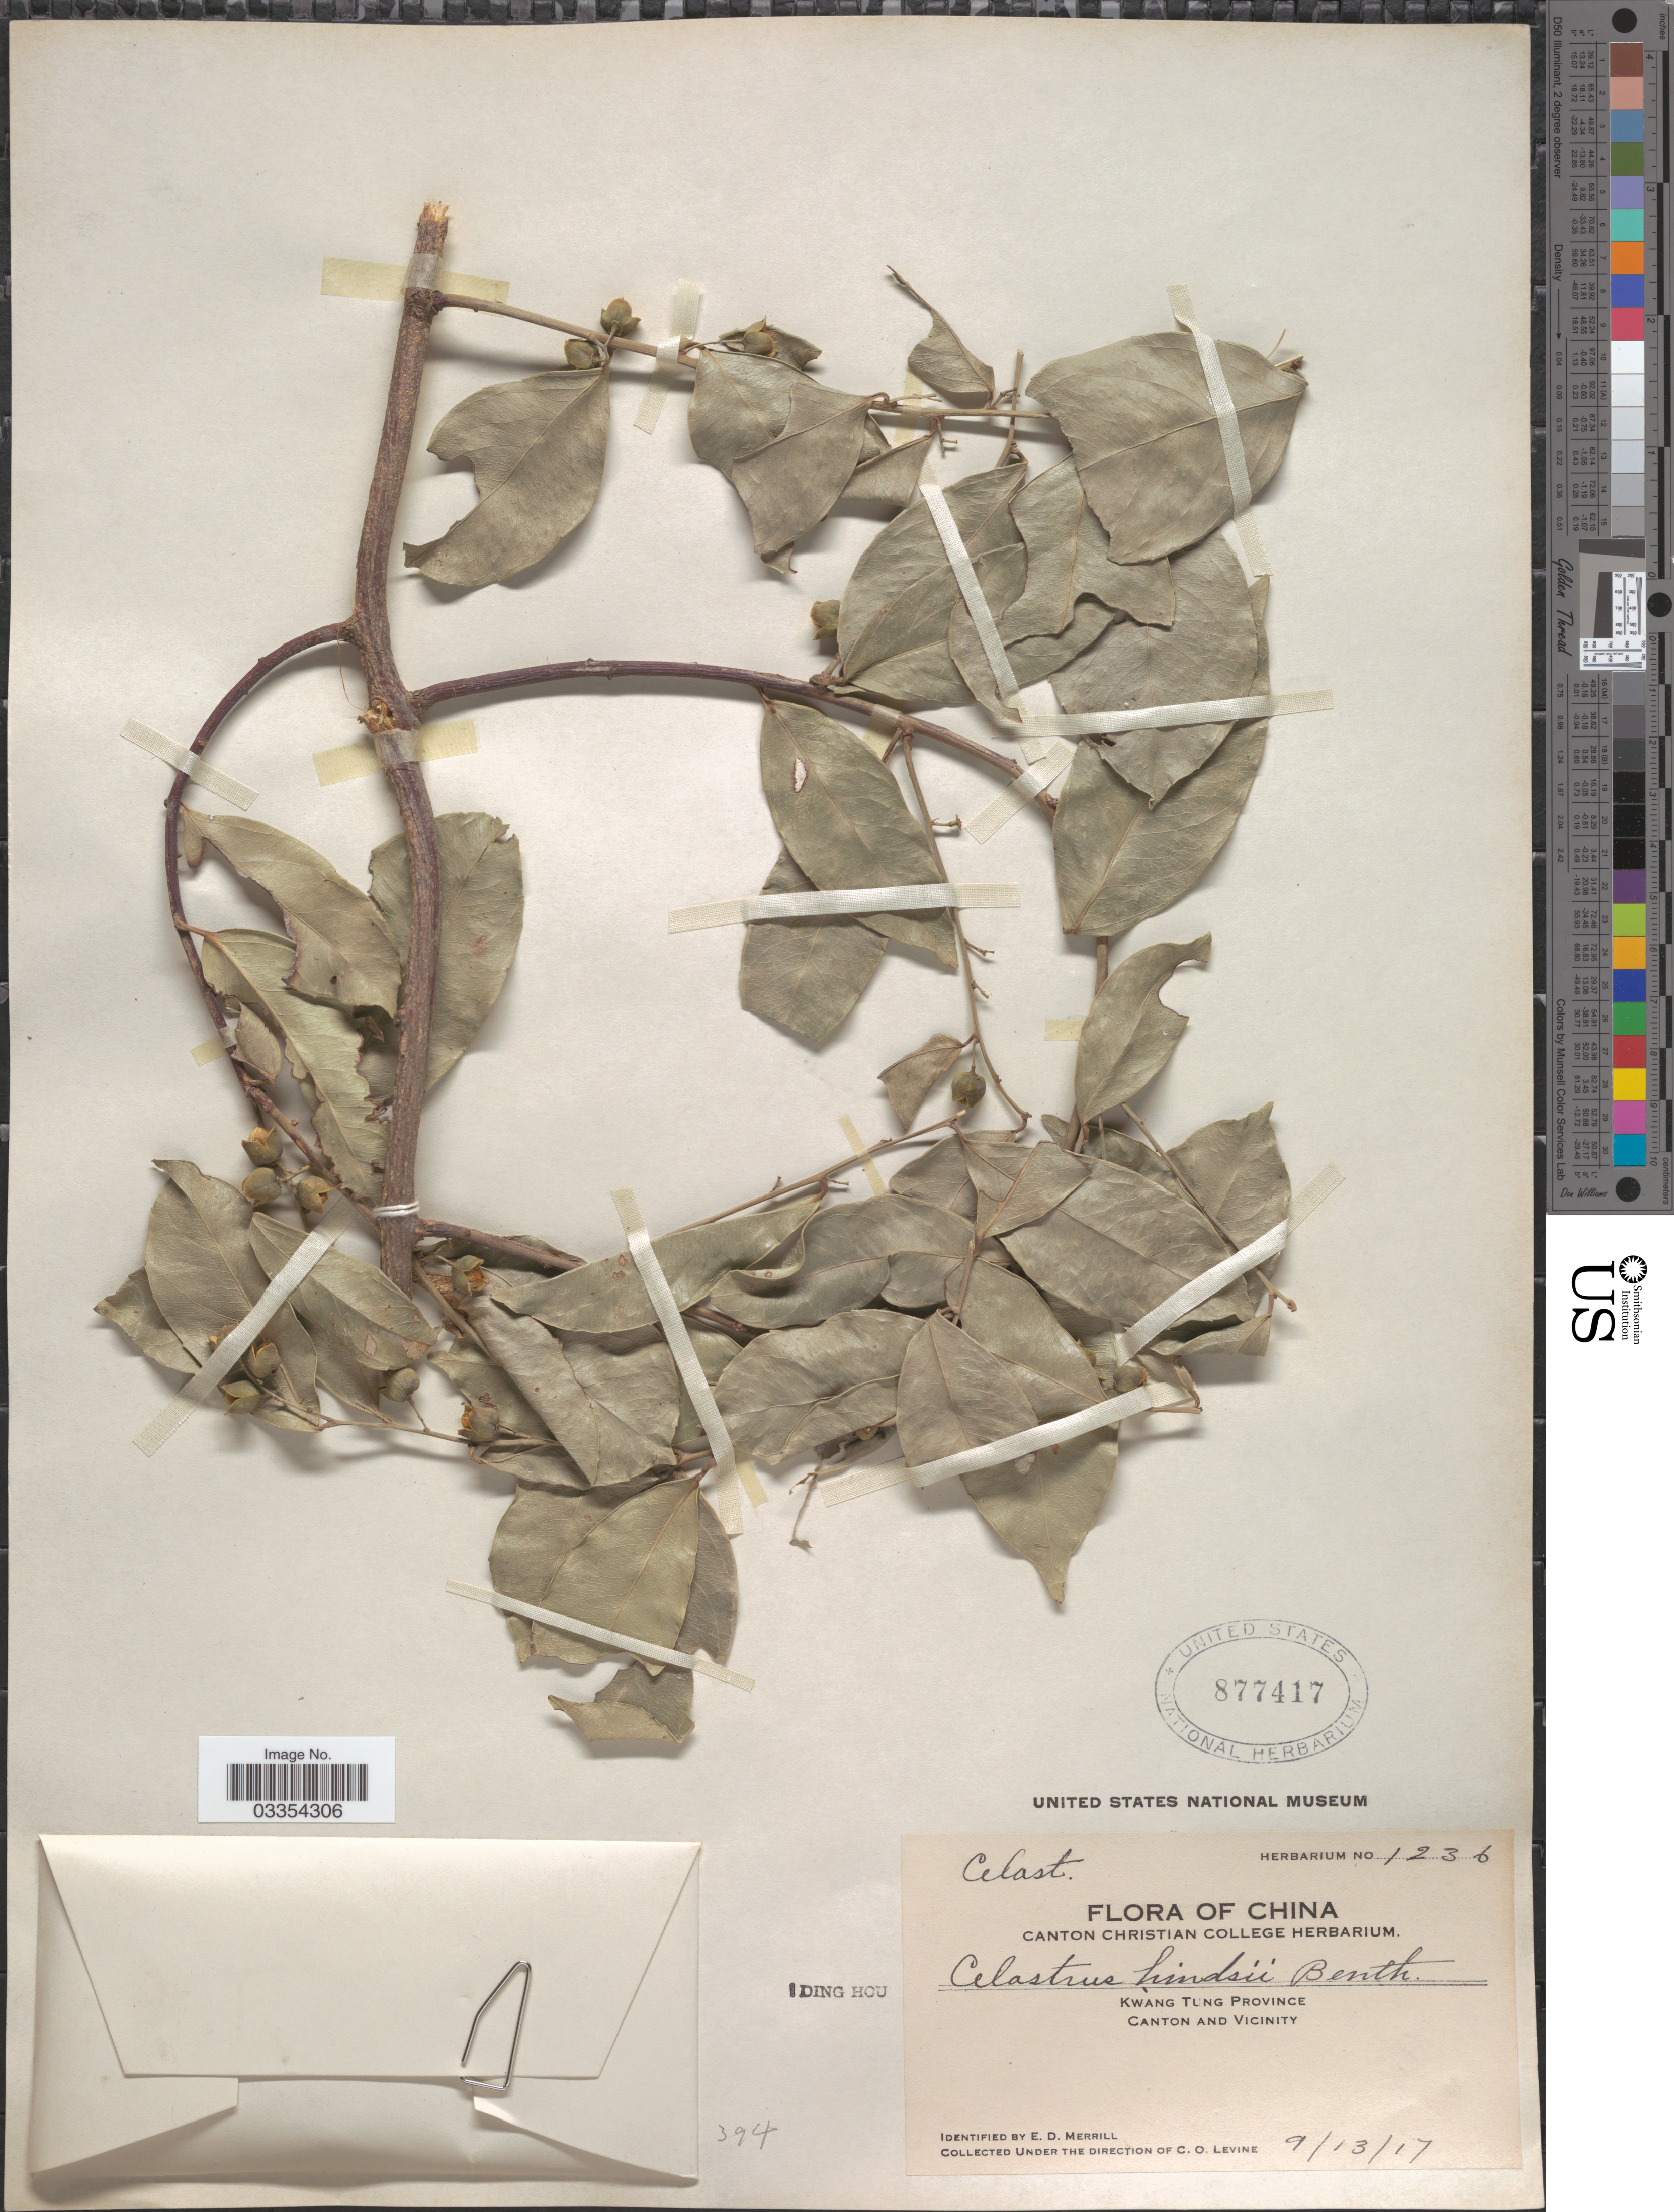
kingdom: Plantae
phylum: Tracheophyta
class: Magnoliopsida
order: Celastrales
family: Celastraceae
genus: Celastrus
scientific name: Celastrus hindsii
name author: Benth.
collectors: C. O. Levine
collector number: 1236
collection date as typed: Transcribed d/m/y: 13/9/17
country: China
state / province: Guangdong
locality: Kwang Tung Province. Canton and vicinity.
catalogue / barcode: US 877417